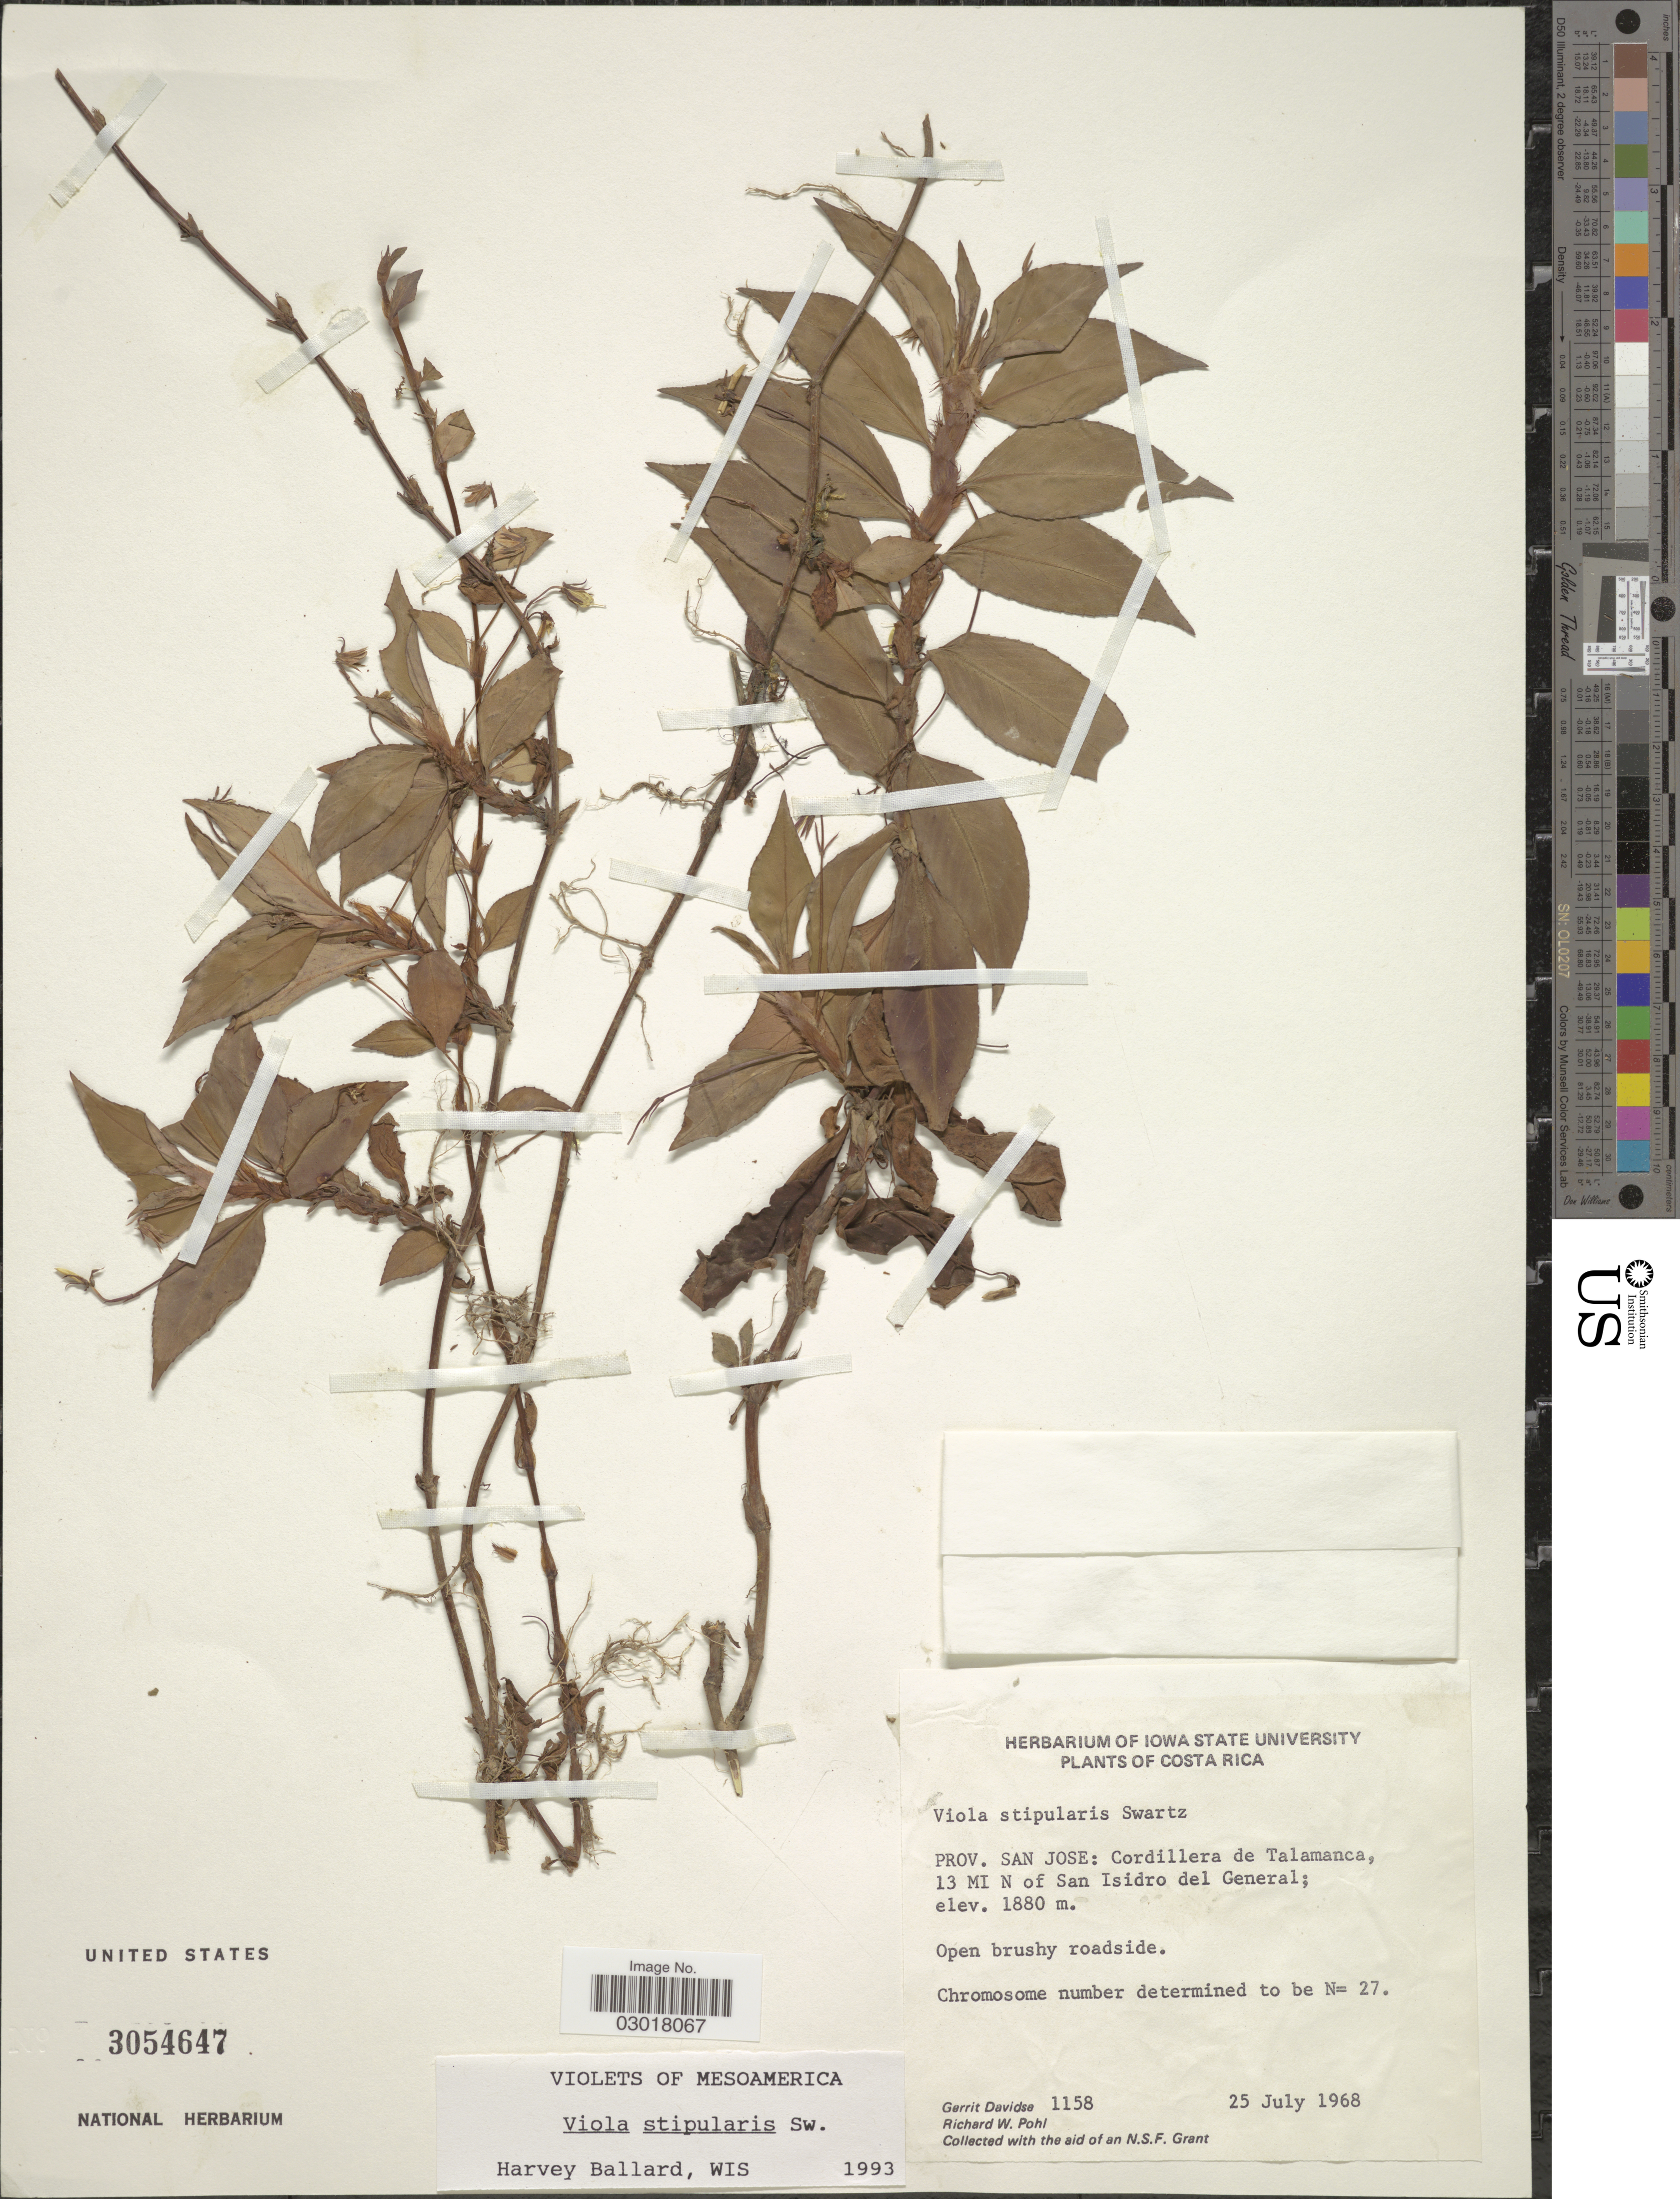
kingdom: Plantae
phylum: Tracheophyta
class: Magnoliopsida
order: Malpighiales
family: Violaceae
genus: Viola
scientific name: Viola stipularis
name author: Sw.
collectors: G. Davidse & R. W. Pohl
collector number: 1158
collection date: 1968-07-25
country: Costa Rica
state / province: San José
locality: Cordillera de Talamanca, 13 MI N of San Isidro del General.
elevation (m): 1880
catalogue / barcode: US 3054647